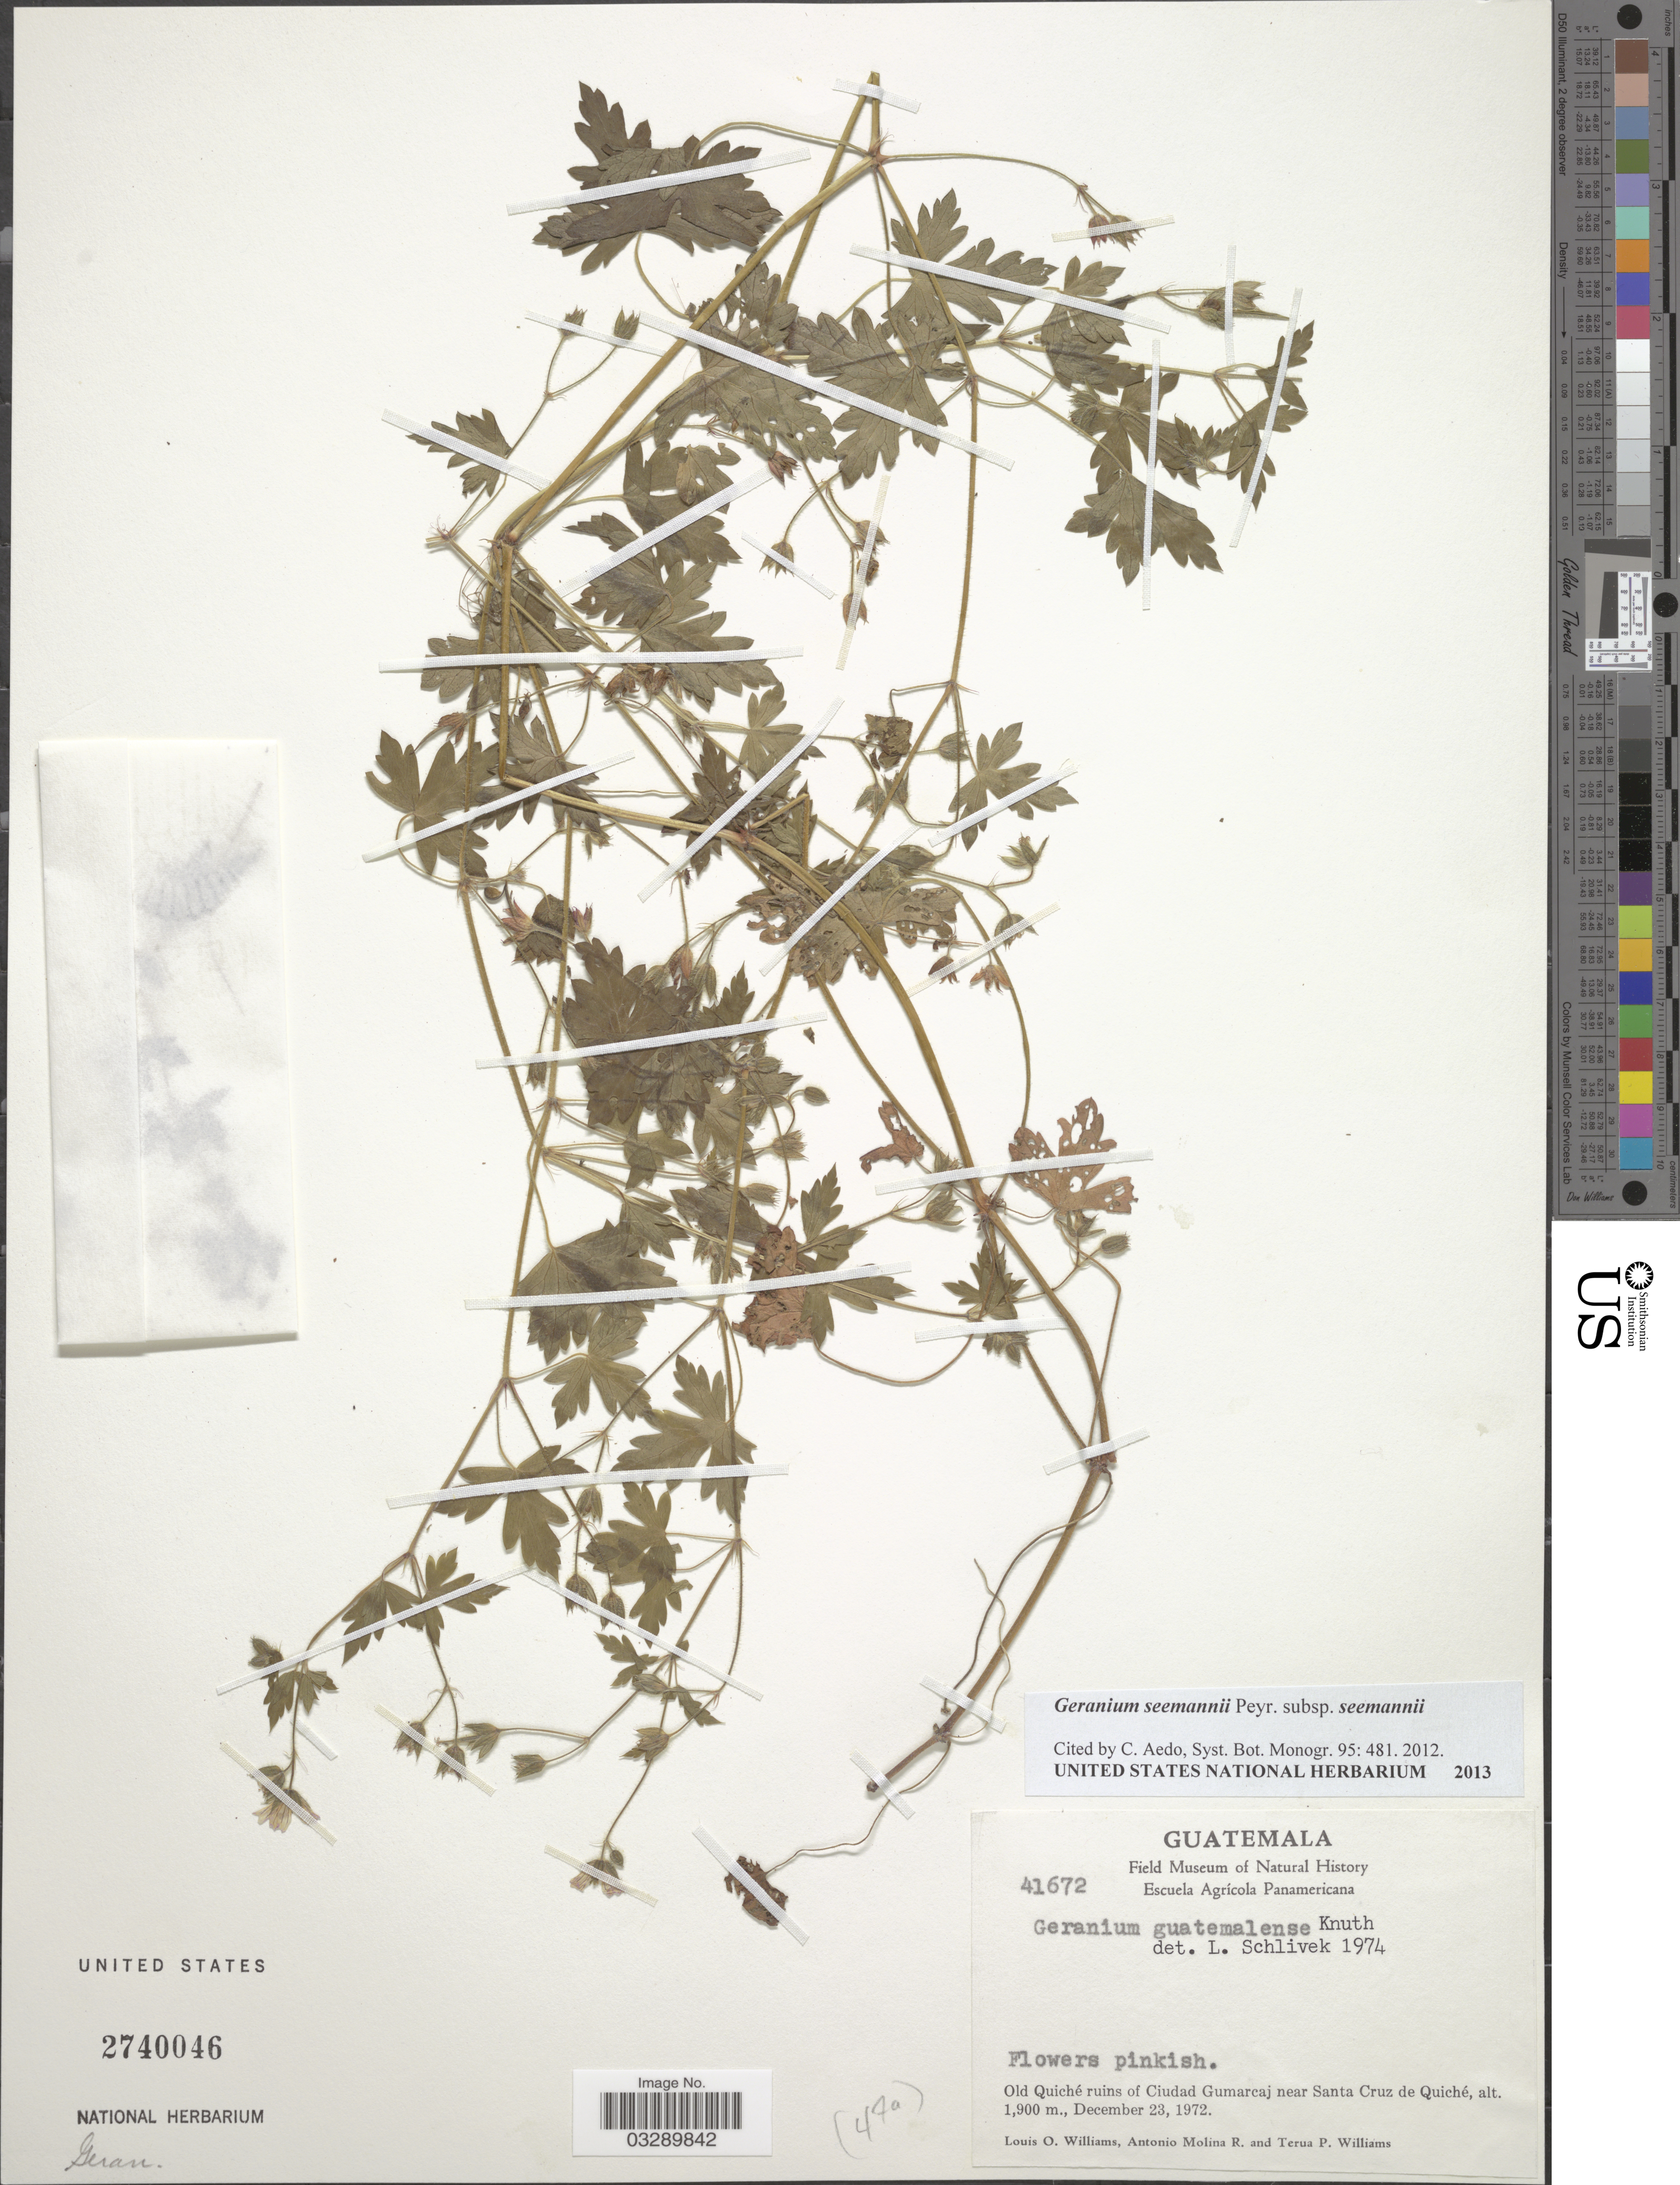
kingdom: Plantae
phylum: Tracheophyta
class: Magnoliopsida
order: Geraniales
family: Geraniaceae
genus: Geranium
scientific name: Geranium seemannii subsp. seemannii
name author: Peyr.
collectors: L. O. Williams, A. Molina R. & T. Williams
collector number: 41672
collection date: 1972-12-23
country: Guatemala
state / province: El Quiché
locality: Old Quiché ruins of Ciudad Gumarcaj near Santa Cruz de Quiché.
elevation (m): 1900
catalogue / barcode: US 2740046